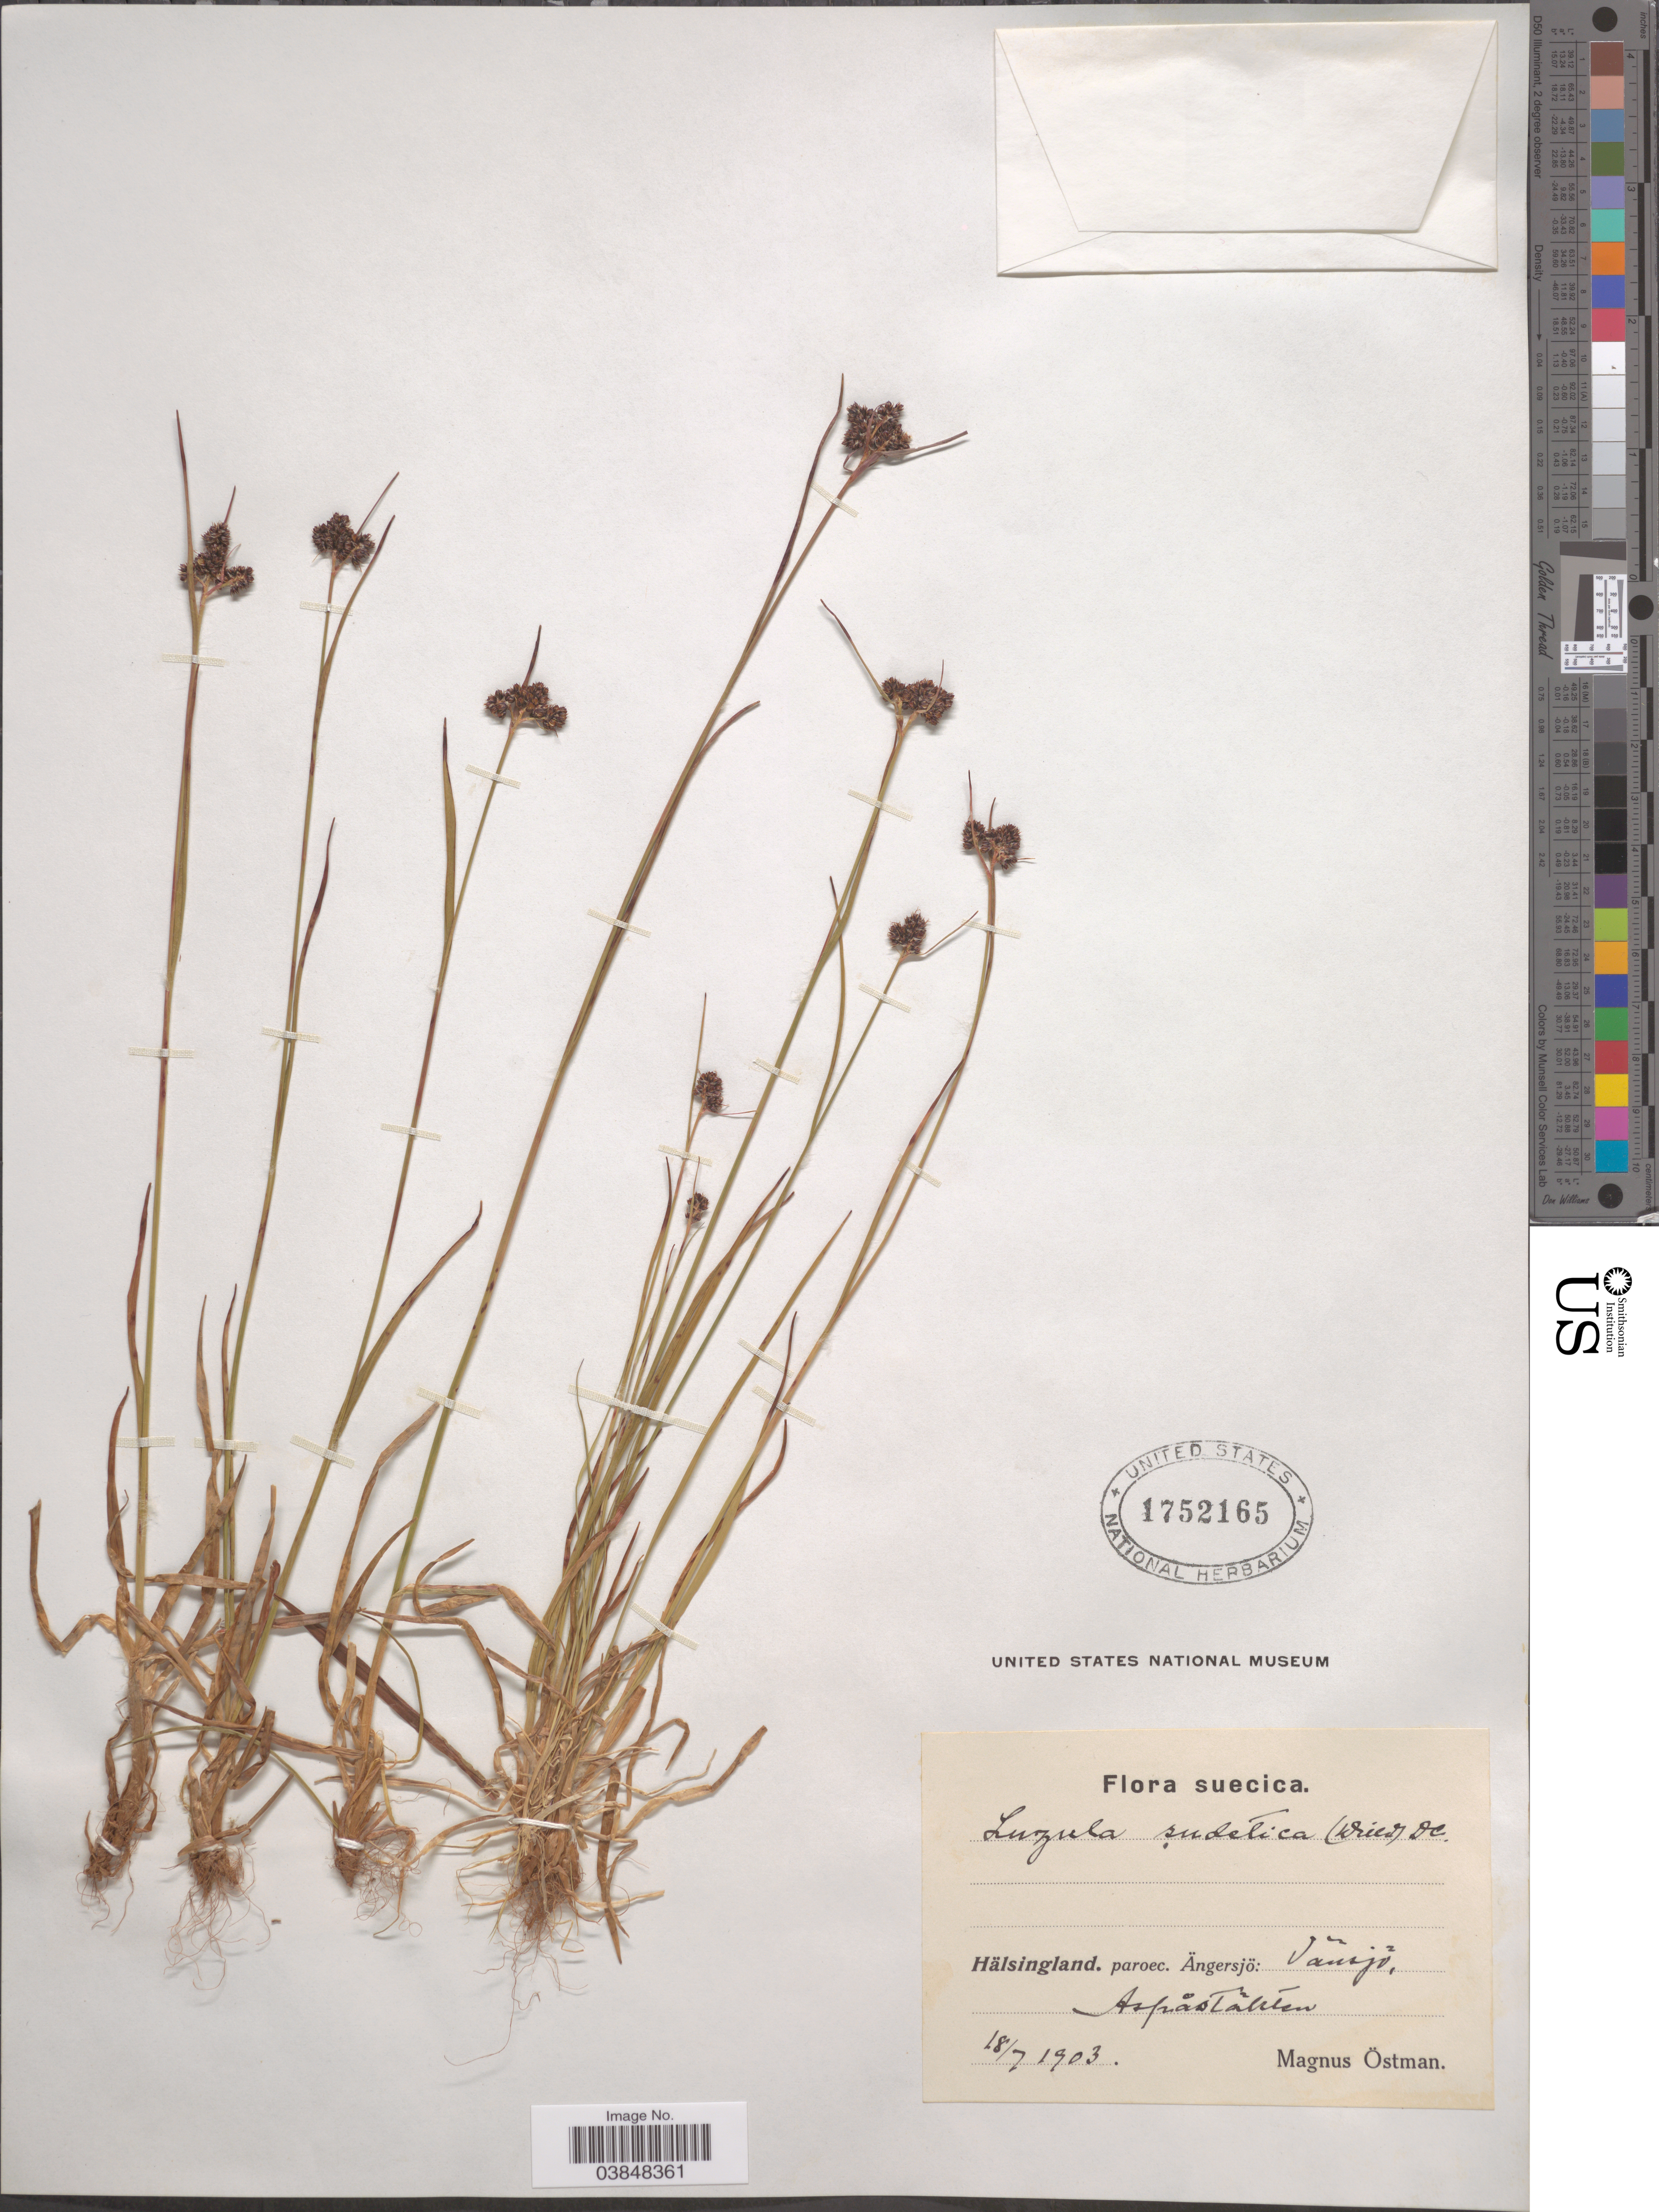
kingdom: Plantae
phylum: Tracheophyta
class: Liliopsida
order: Poales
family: Juncaceae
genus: Luzula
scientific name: Luzula sudetica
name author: (Willd.) Schult.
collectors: M. Östman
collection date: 1903-07-18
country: Sweden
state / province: Gavleborg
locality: Hälsingland. paroec. Ängersjö: Vansjö, Aspastalletan [interpreted].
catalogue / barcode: US 1752165